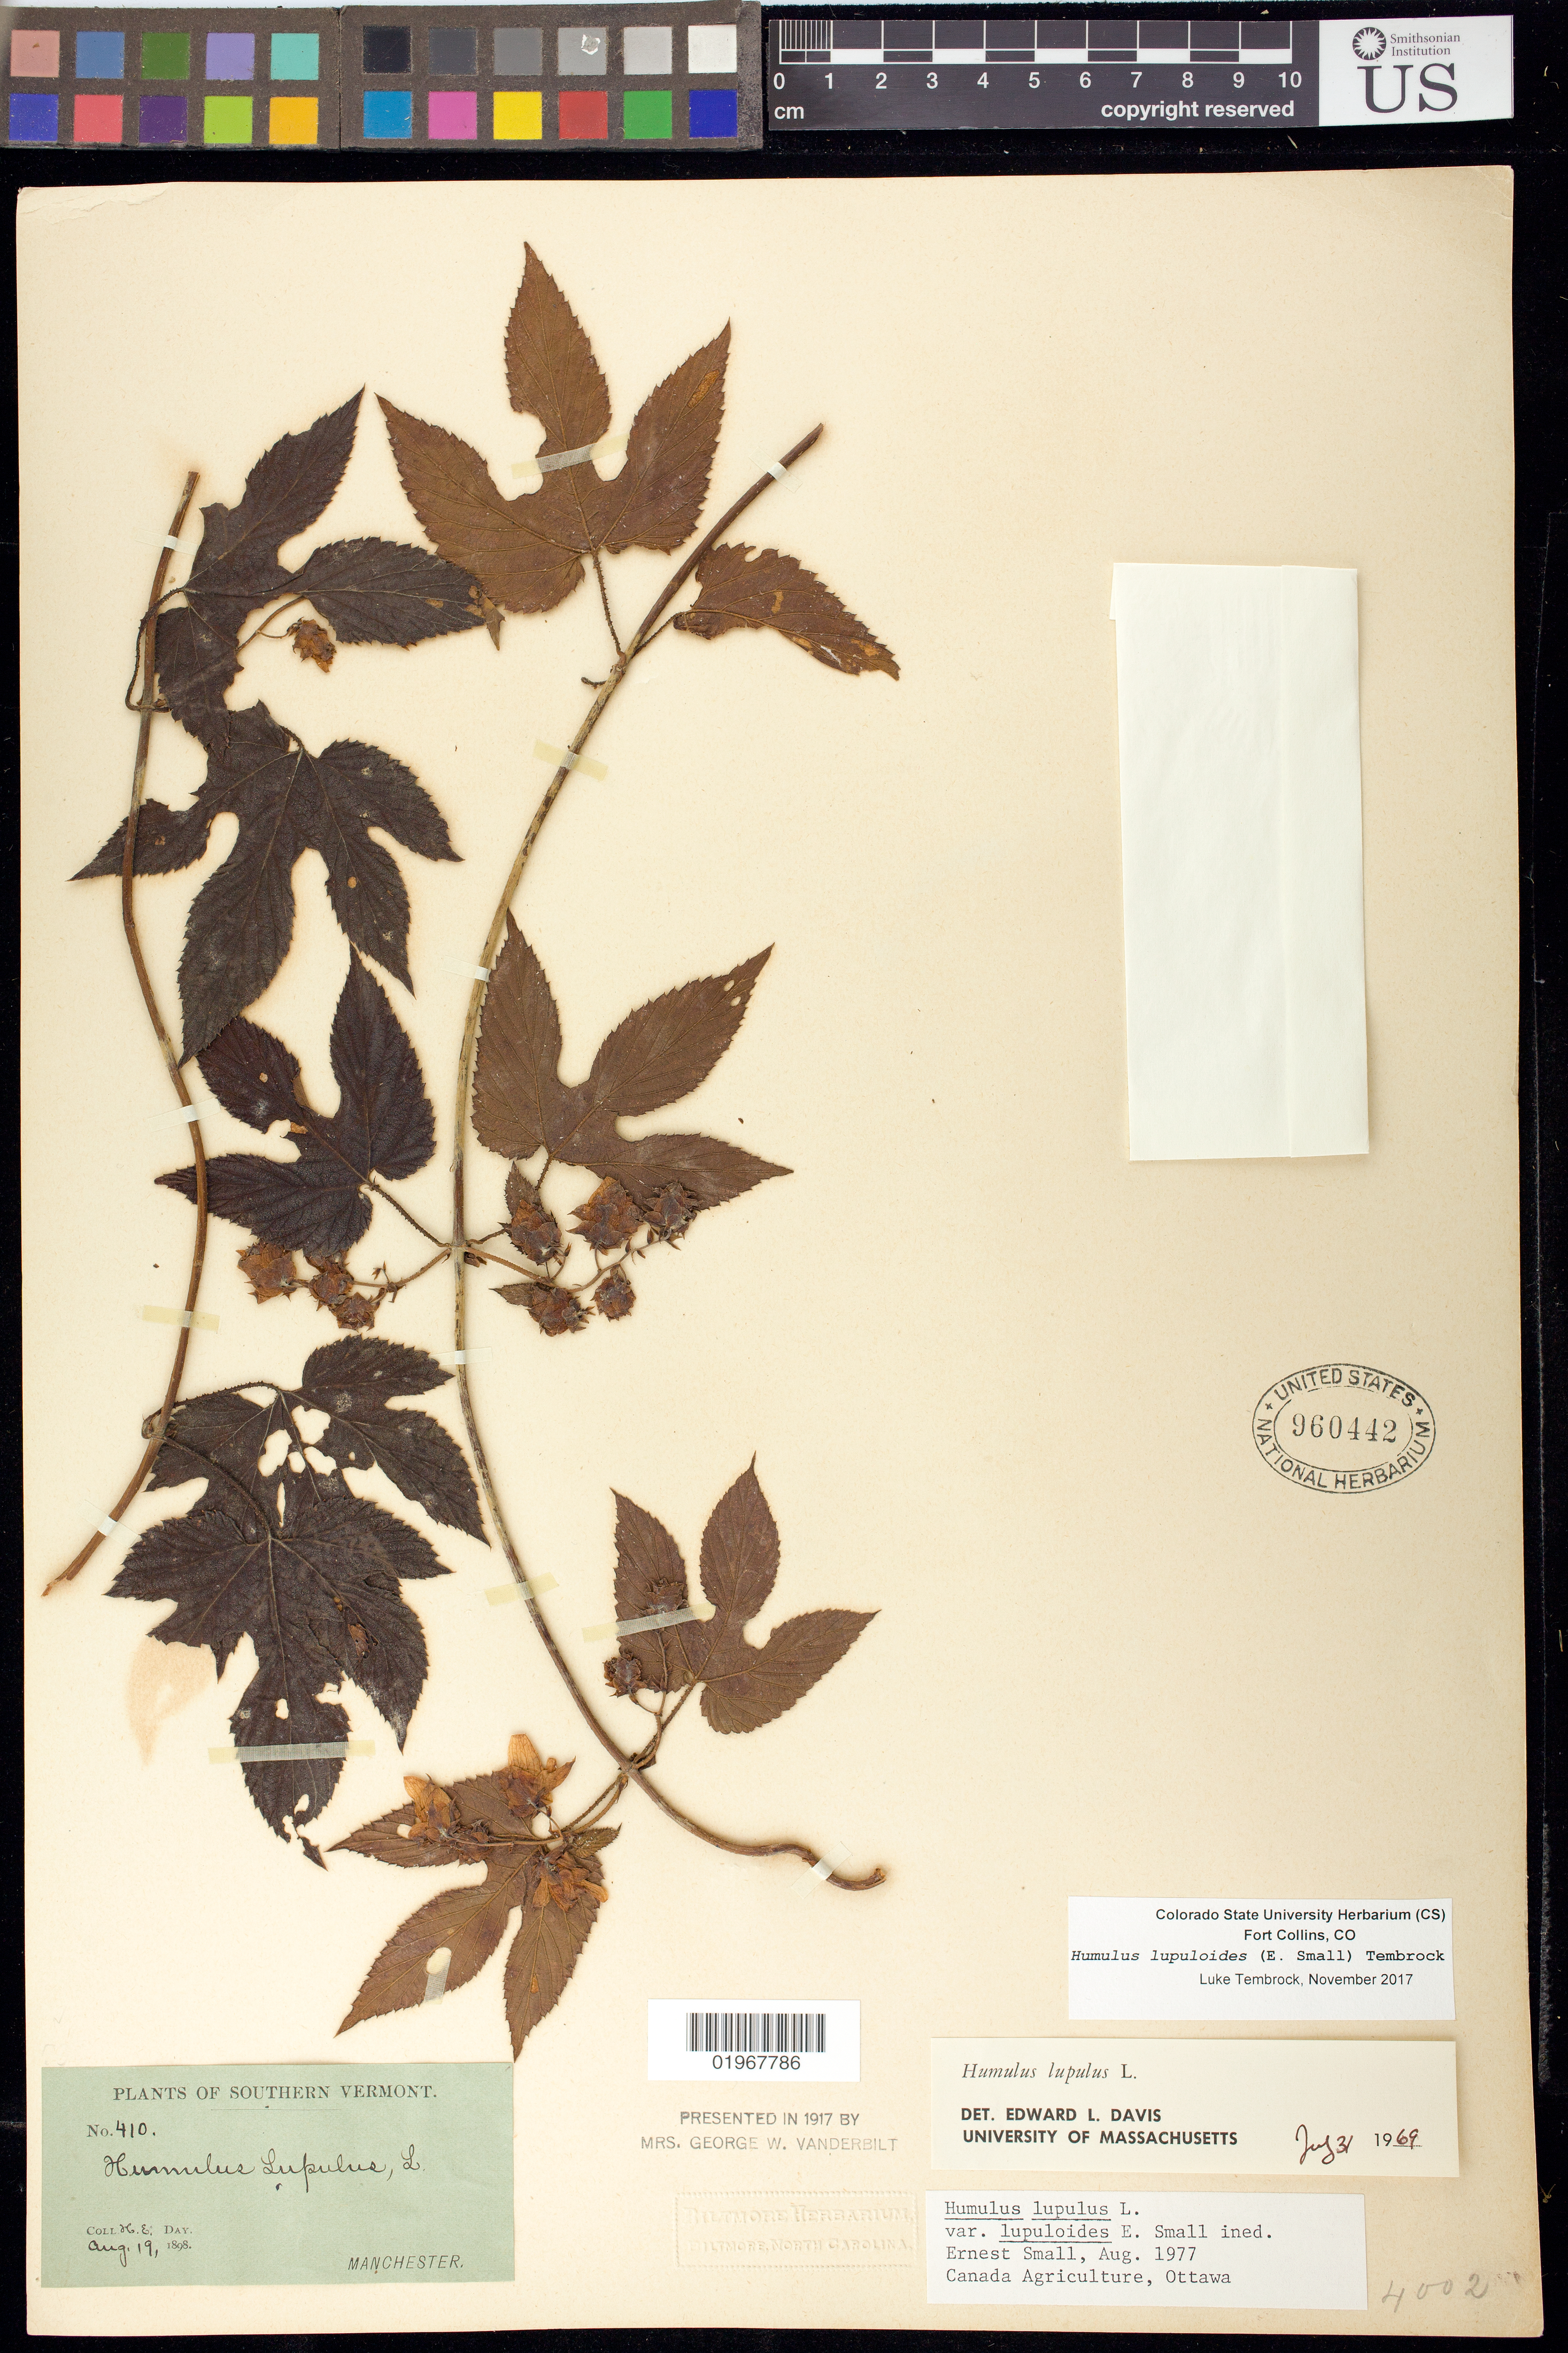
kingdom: Plantae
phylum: Tracheophyta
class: Magnoliopsida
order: Rosales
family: Cannabaceae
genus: Humulus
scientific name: Humulus americanus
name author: Nutt.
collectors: H. Day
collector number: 410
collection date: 1898-08-19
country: United States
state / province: Vermont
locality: Western Vermont. Manchester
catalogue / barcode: US 960442